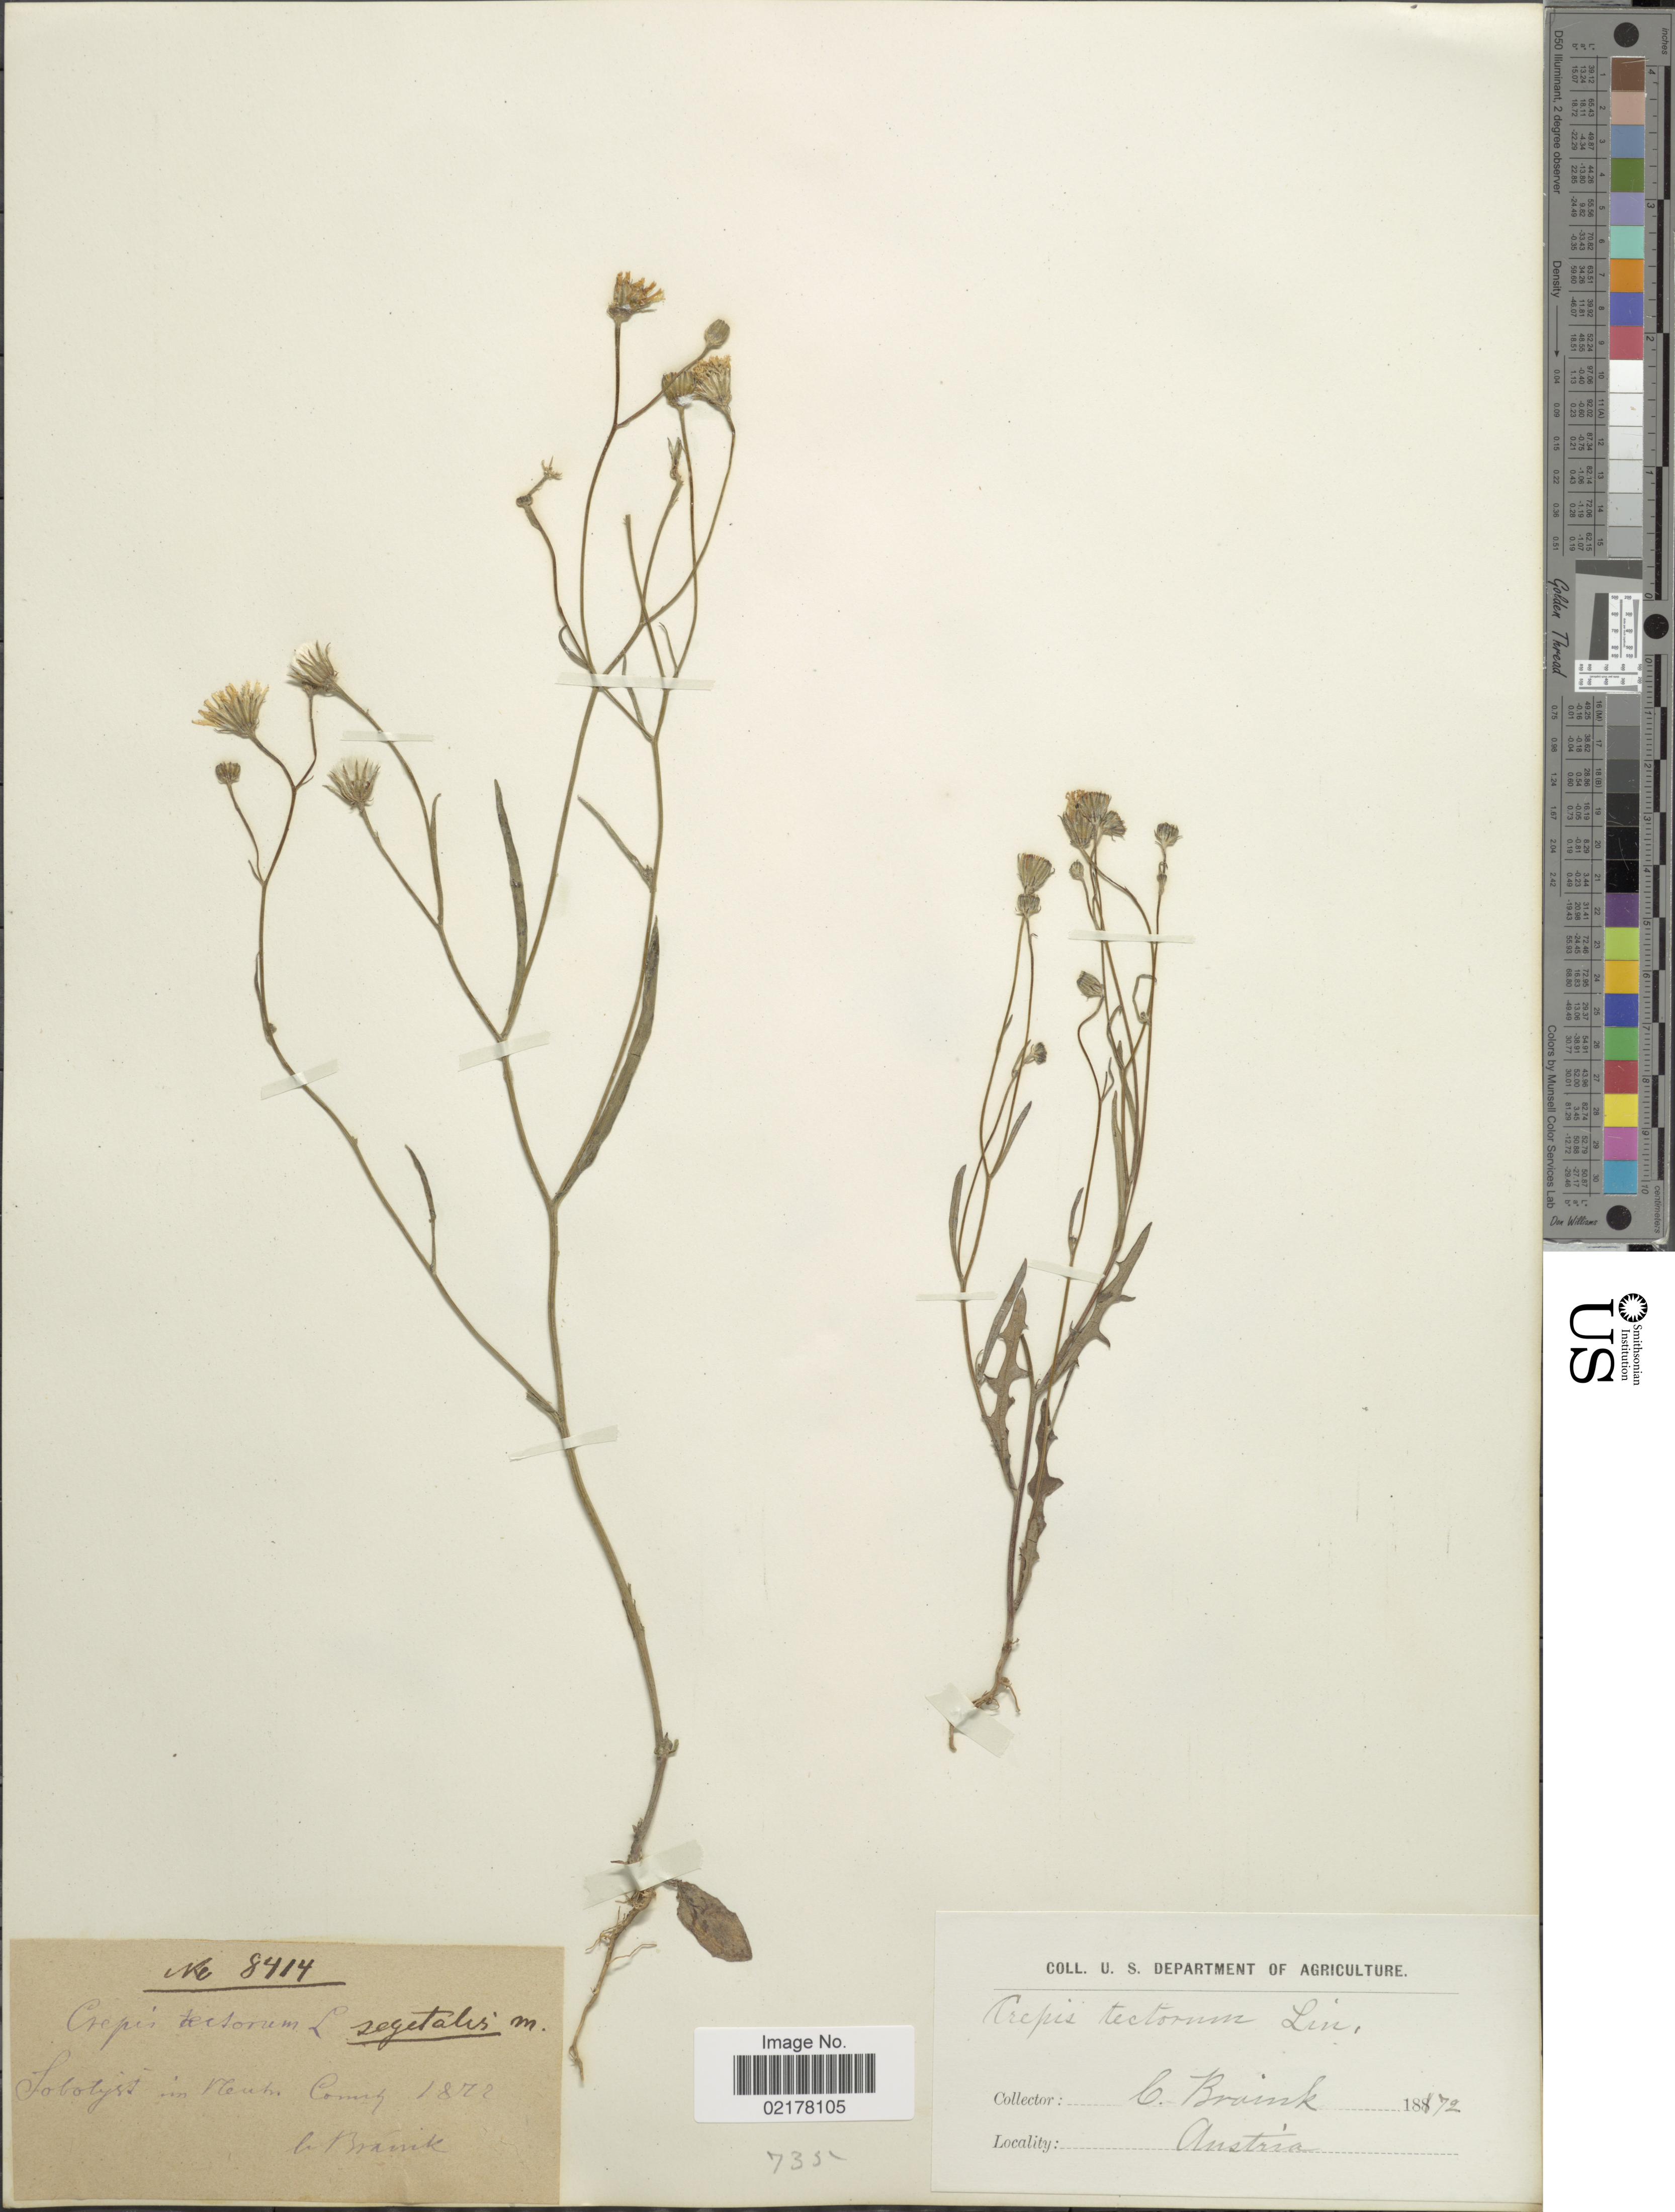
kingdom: Plantae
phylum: Tracheophyta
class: Magnoliopsida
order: Asterales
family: Asteraceae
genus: Crepis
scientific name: Crepis tectorum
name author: L.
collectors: C. Braink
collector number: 8414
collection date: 1872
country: Austria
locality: Sobolyst in Neutn Comitz [interpreted]